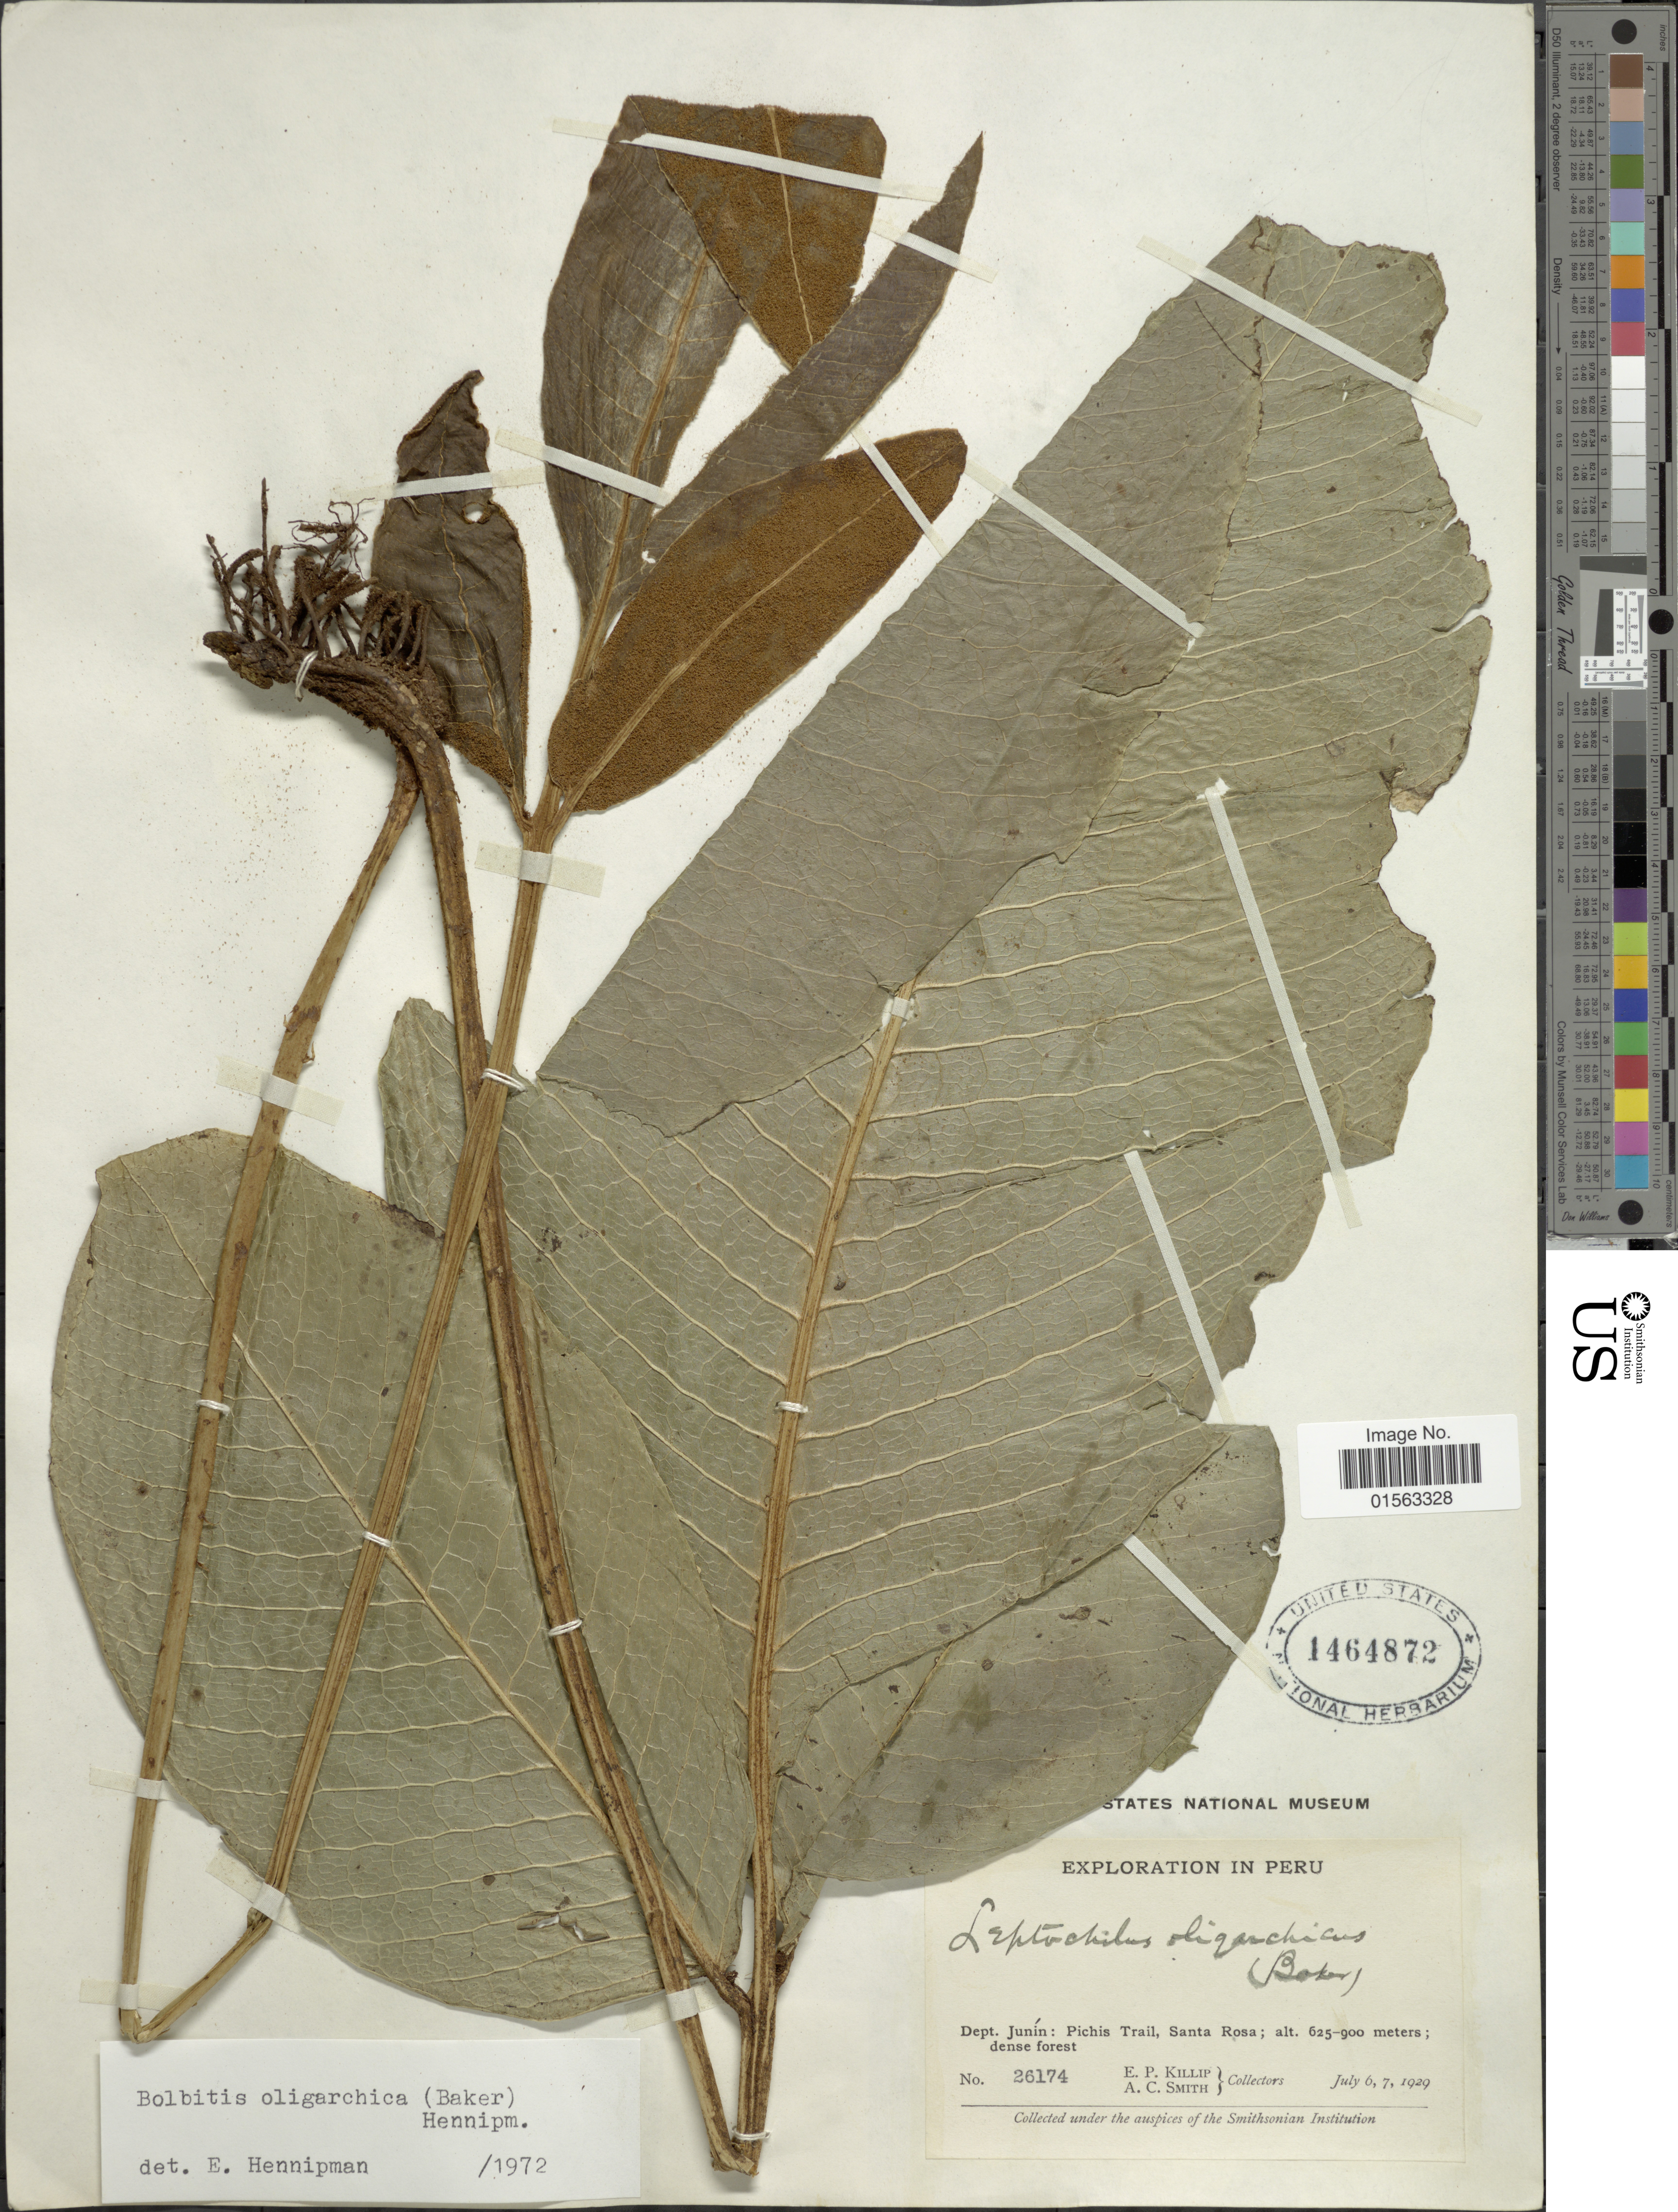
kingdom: Plantae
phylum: Tracheophyta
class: Polypodiopsida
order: Polypodiales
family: Dryopteridaceae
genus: Mickelia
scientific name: Mickelia oligarchica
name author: (Baker) R.C. Moran et al.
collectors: E. P. Killip & A. C. Smith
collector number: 26174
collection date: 1929-07-06/1929-07-07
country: Peru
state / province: Junín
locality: Dept. Junin: Pichis Trail, Santa Rosa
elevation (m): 625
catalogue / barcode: US 1464872